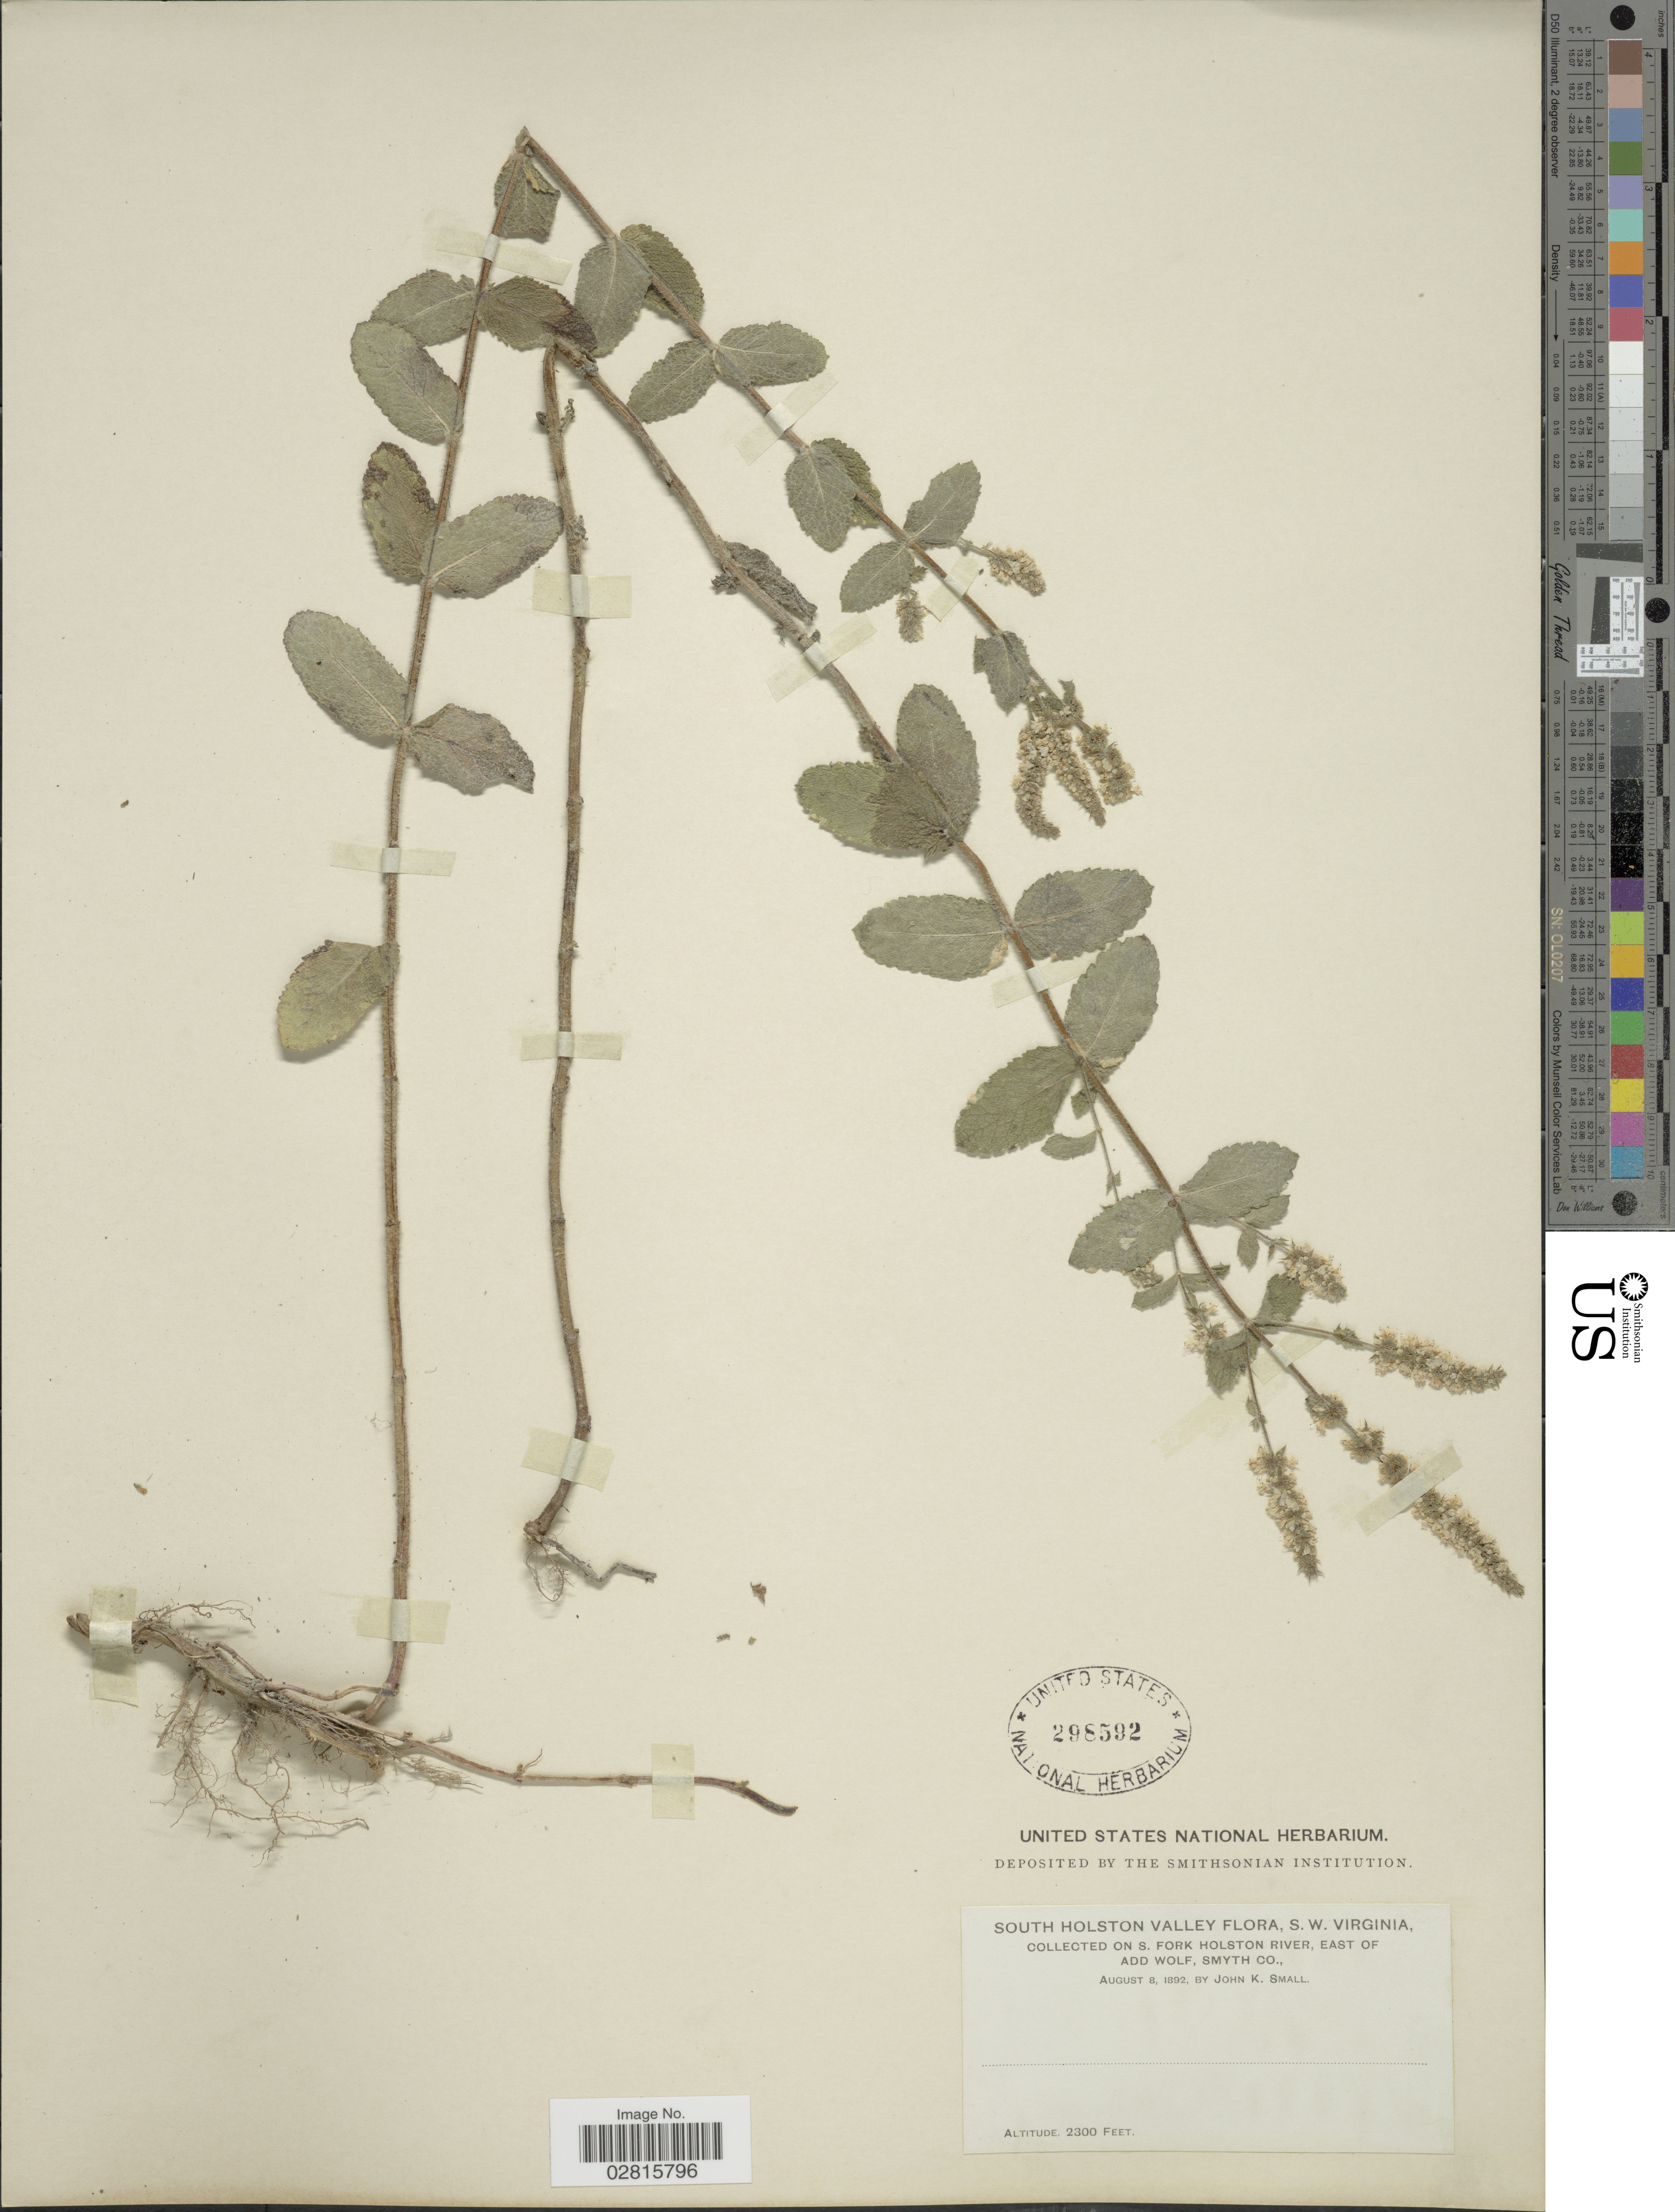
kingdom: Plantae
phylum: Tracheophyta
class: Magnoliopsida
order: Lamiales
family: Lamiaceae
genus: Mentha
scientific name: Mentha rotundifolia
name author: (L.) Huds.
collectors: J. K. Small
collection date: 1892-08-08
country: United States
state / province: Virginia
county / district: Smyth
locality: South Holston Valley, S.W. Virginia, S. Fork Holston River, east of Add Wolf, Smyth Co.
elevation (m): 701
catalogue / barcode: US 298592